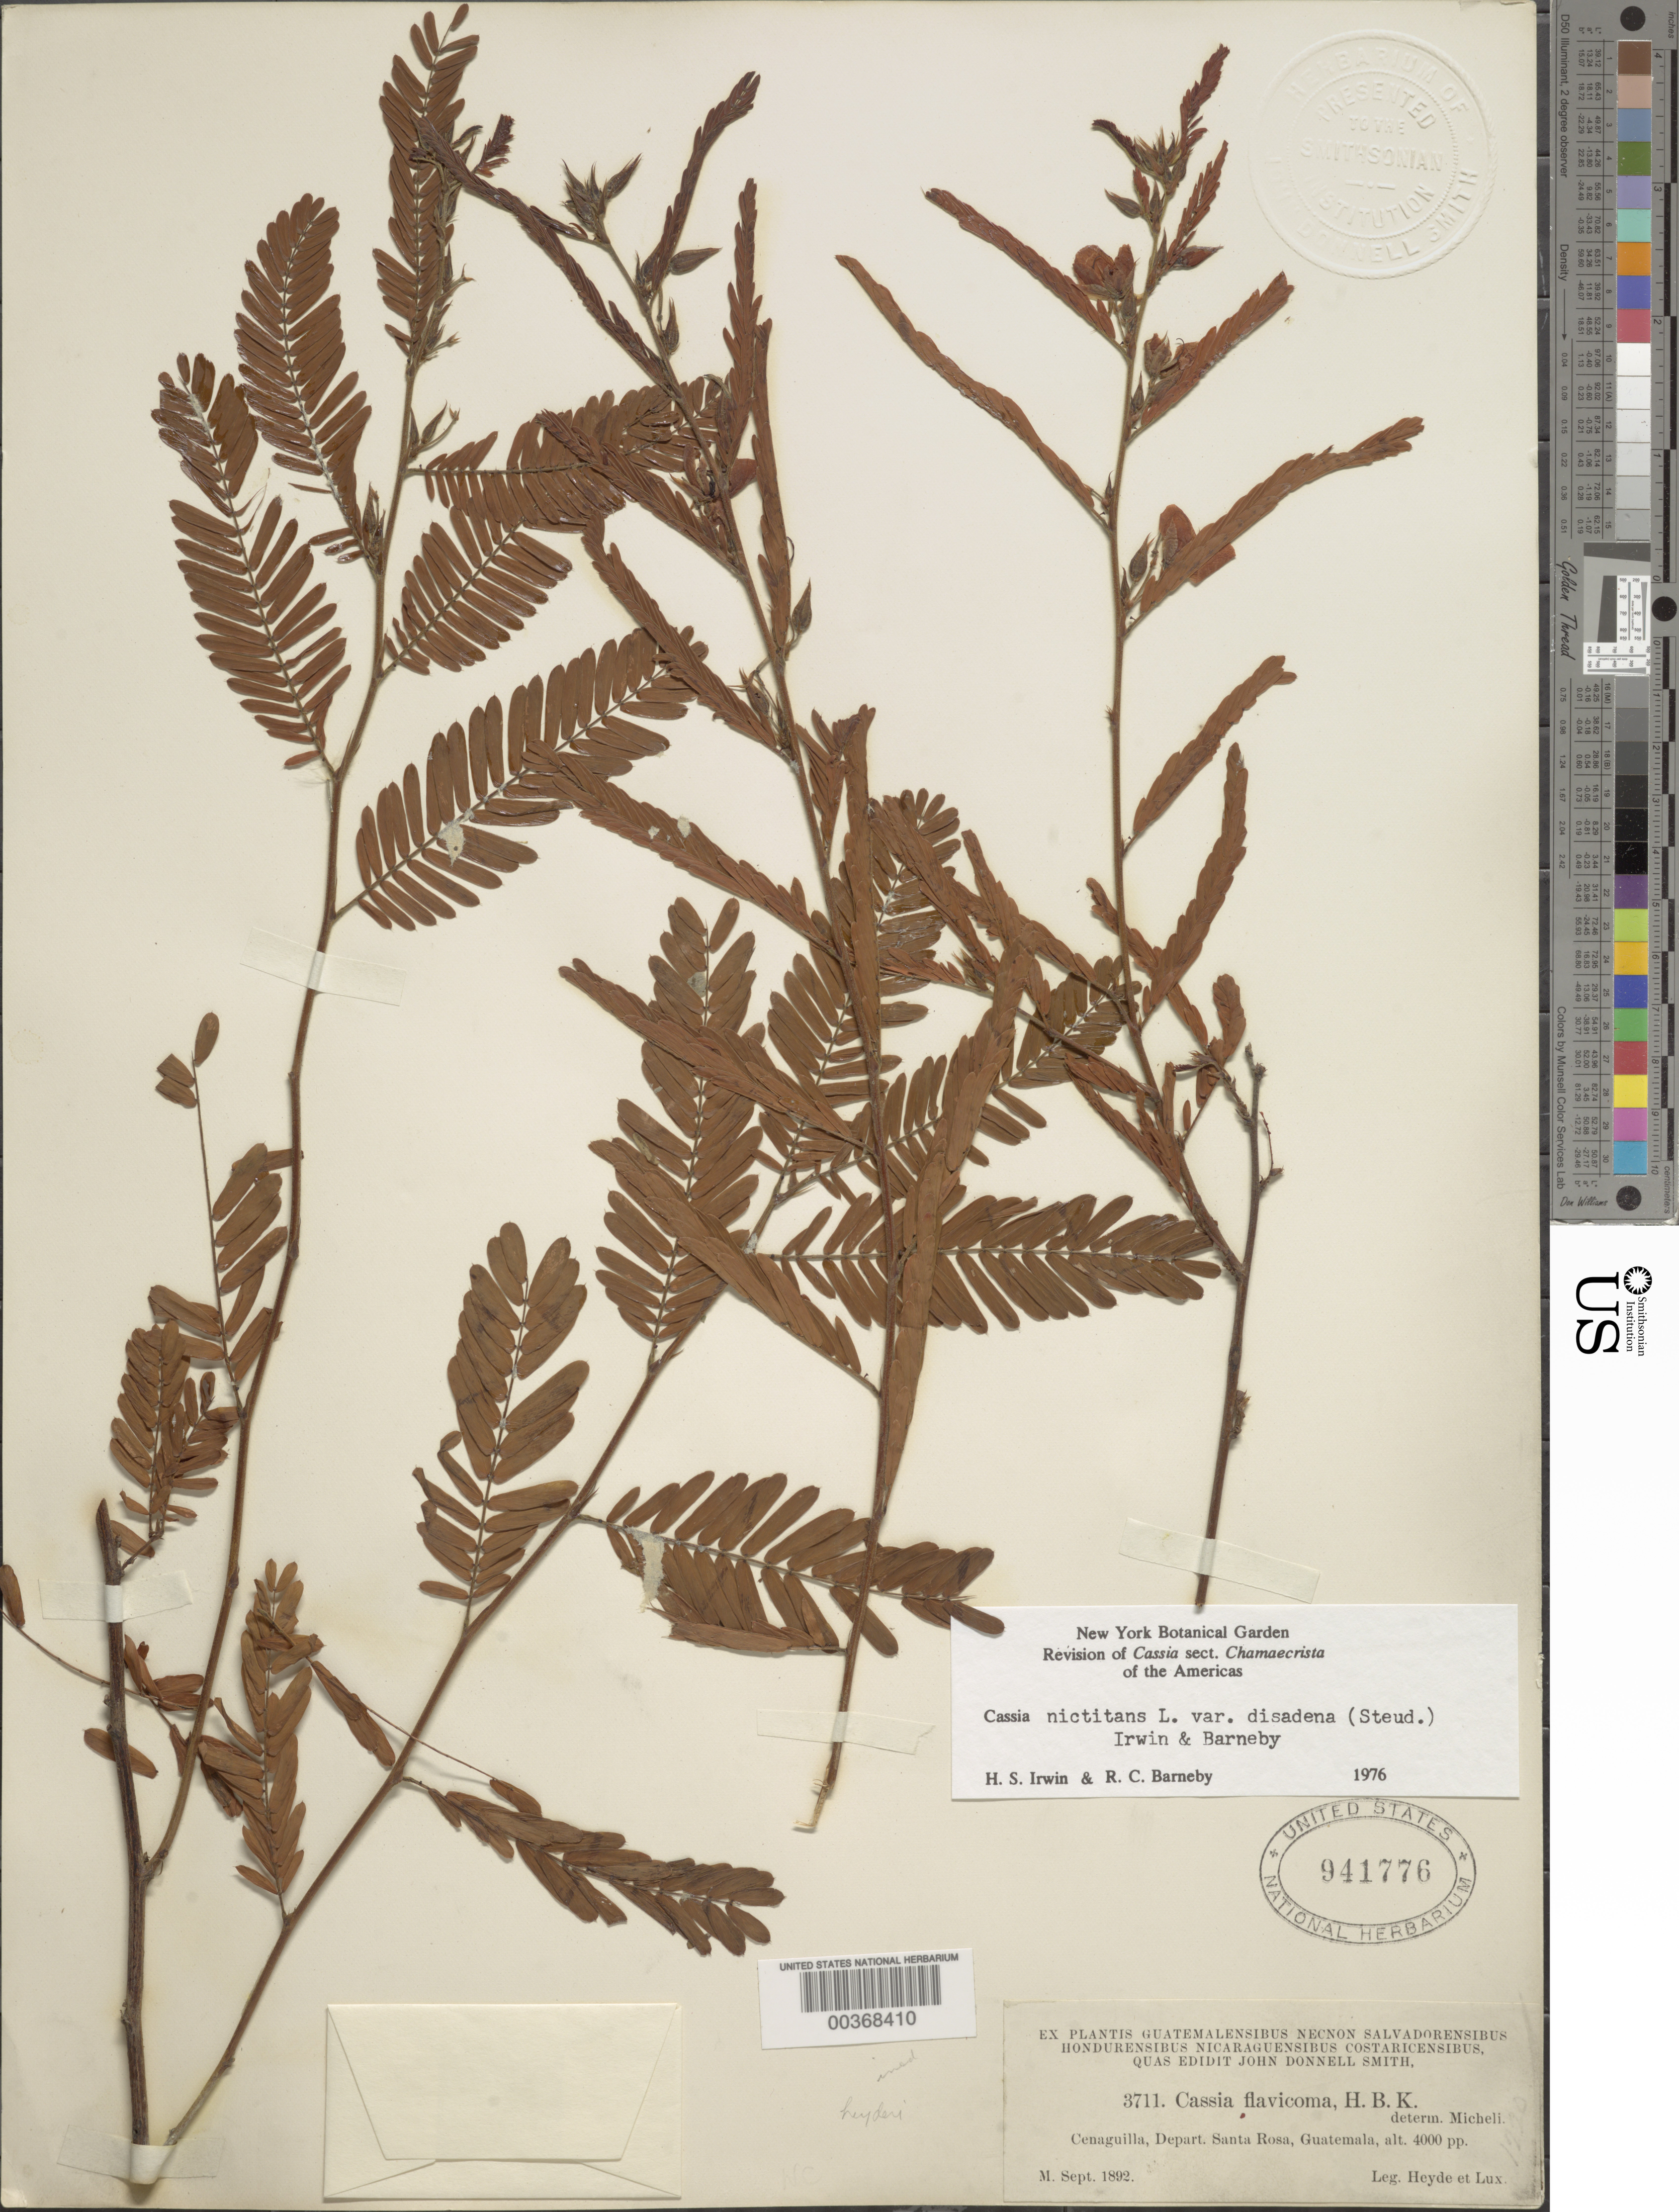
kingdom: Plantae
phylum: Tracheophyta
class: Magnoliopsida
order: Fabales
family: Fabaceae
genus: Chamaecrista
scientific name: Chamaecrista nictitans var. disadena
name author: (Steud.) H.S. Irwin & Barneby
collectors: E. T. Heyde & E. Lux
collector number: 3711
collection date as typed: Sep 1892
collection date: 1892-09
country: Guatemala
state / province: Santa Rosa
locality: Cenaguilla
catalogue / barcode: US 941776